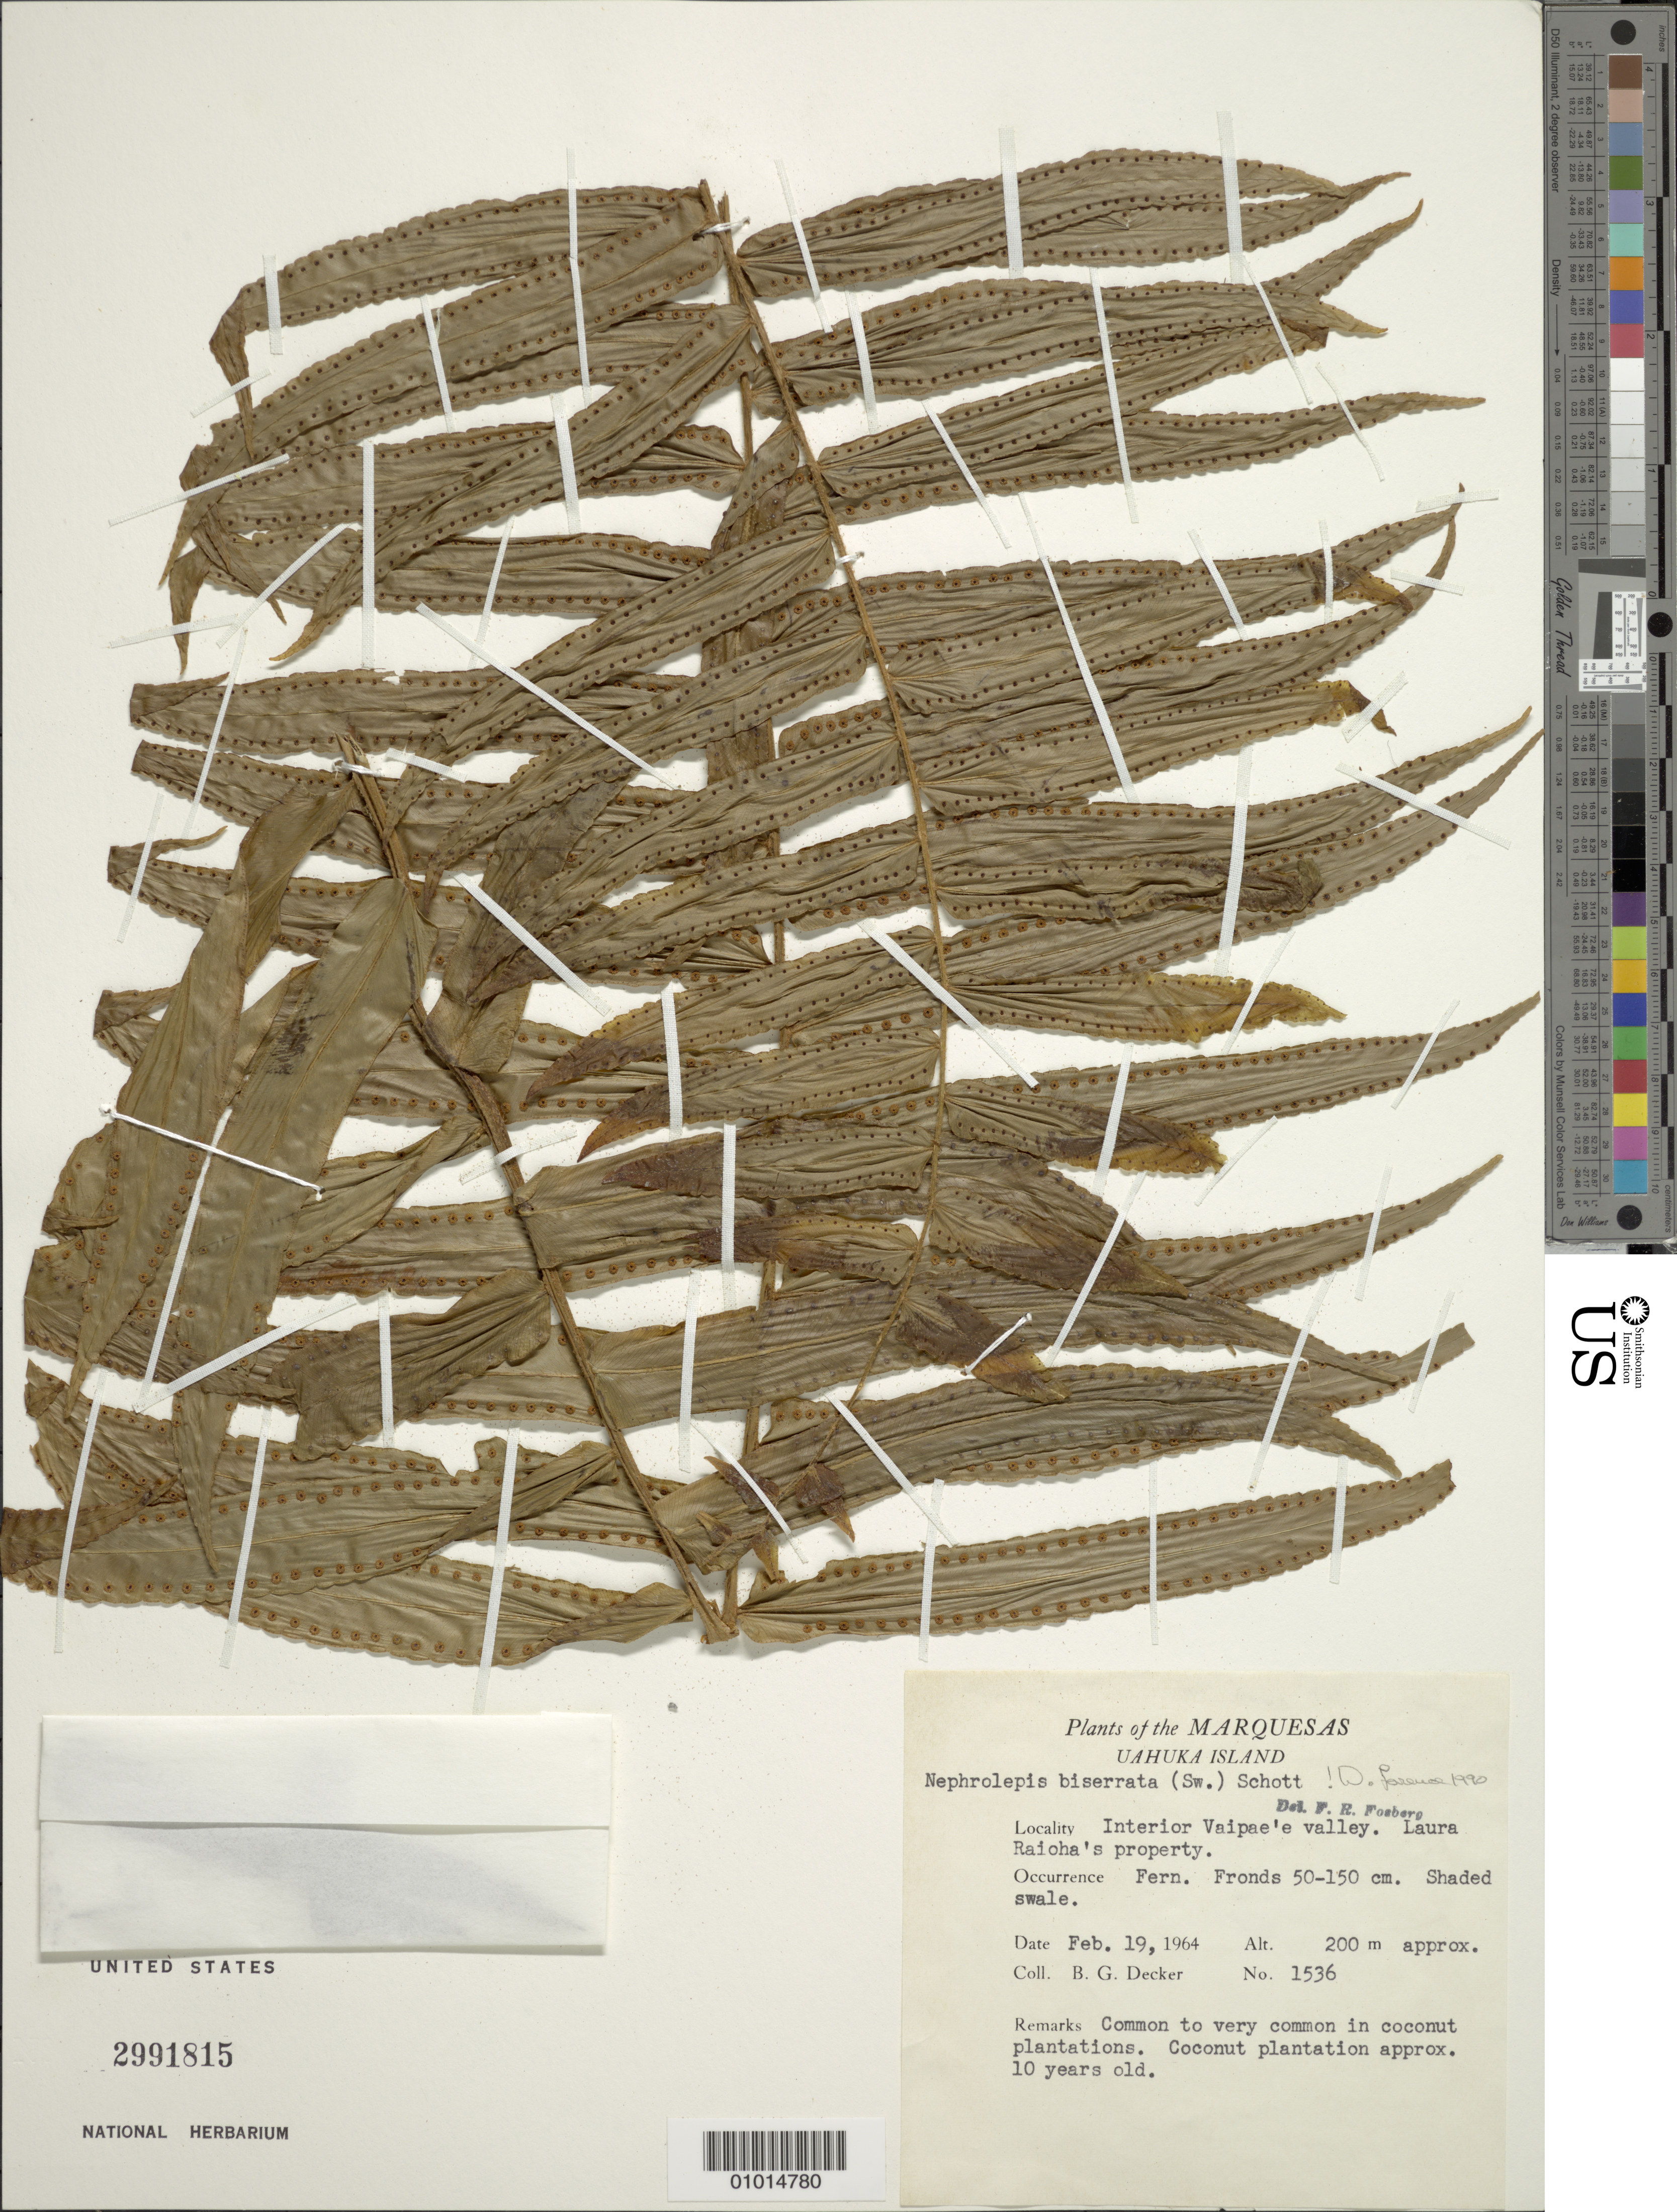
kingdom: Plantae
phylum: Tracheophyta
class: Polypodiopsida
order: Polypodiales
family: Nephrolepidaceae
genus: Nephrolepis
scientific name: Nephrolepis biserrata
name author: (Sw.) Schott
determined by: Lorence, David H., (PTBG), National Tropical Botanical Garden (UNITED STATES)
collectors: B. G. Decker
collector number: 1536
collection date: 1964-02-19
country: French Polynesia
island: Ua Huka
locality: interior Vaipae'e Valley, Laura Raioha's property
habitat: Shaded swale. Common to very common in coconut plantations; plantations approx. 10 yrs. old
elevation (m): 200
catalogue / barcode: US 2991815